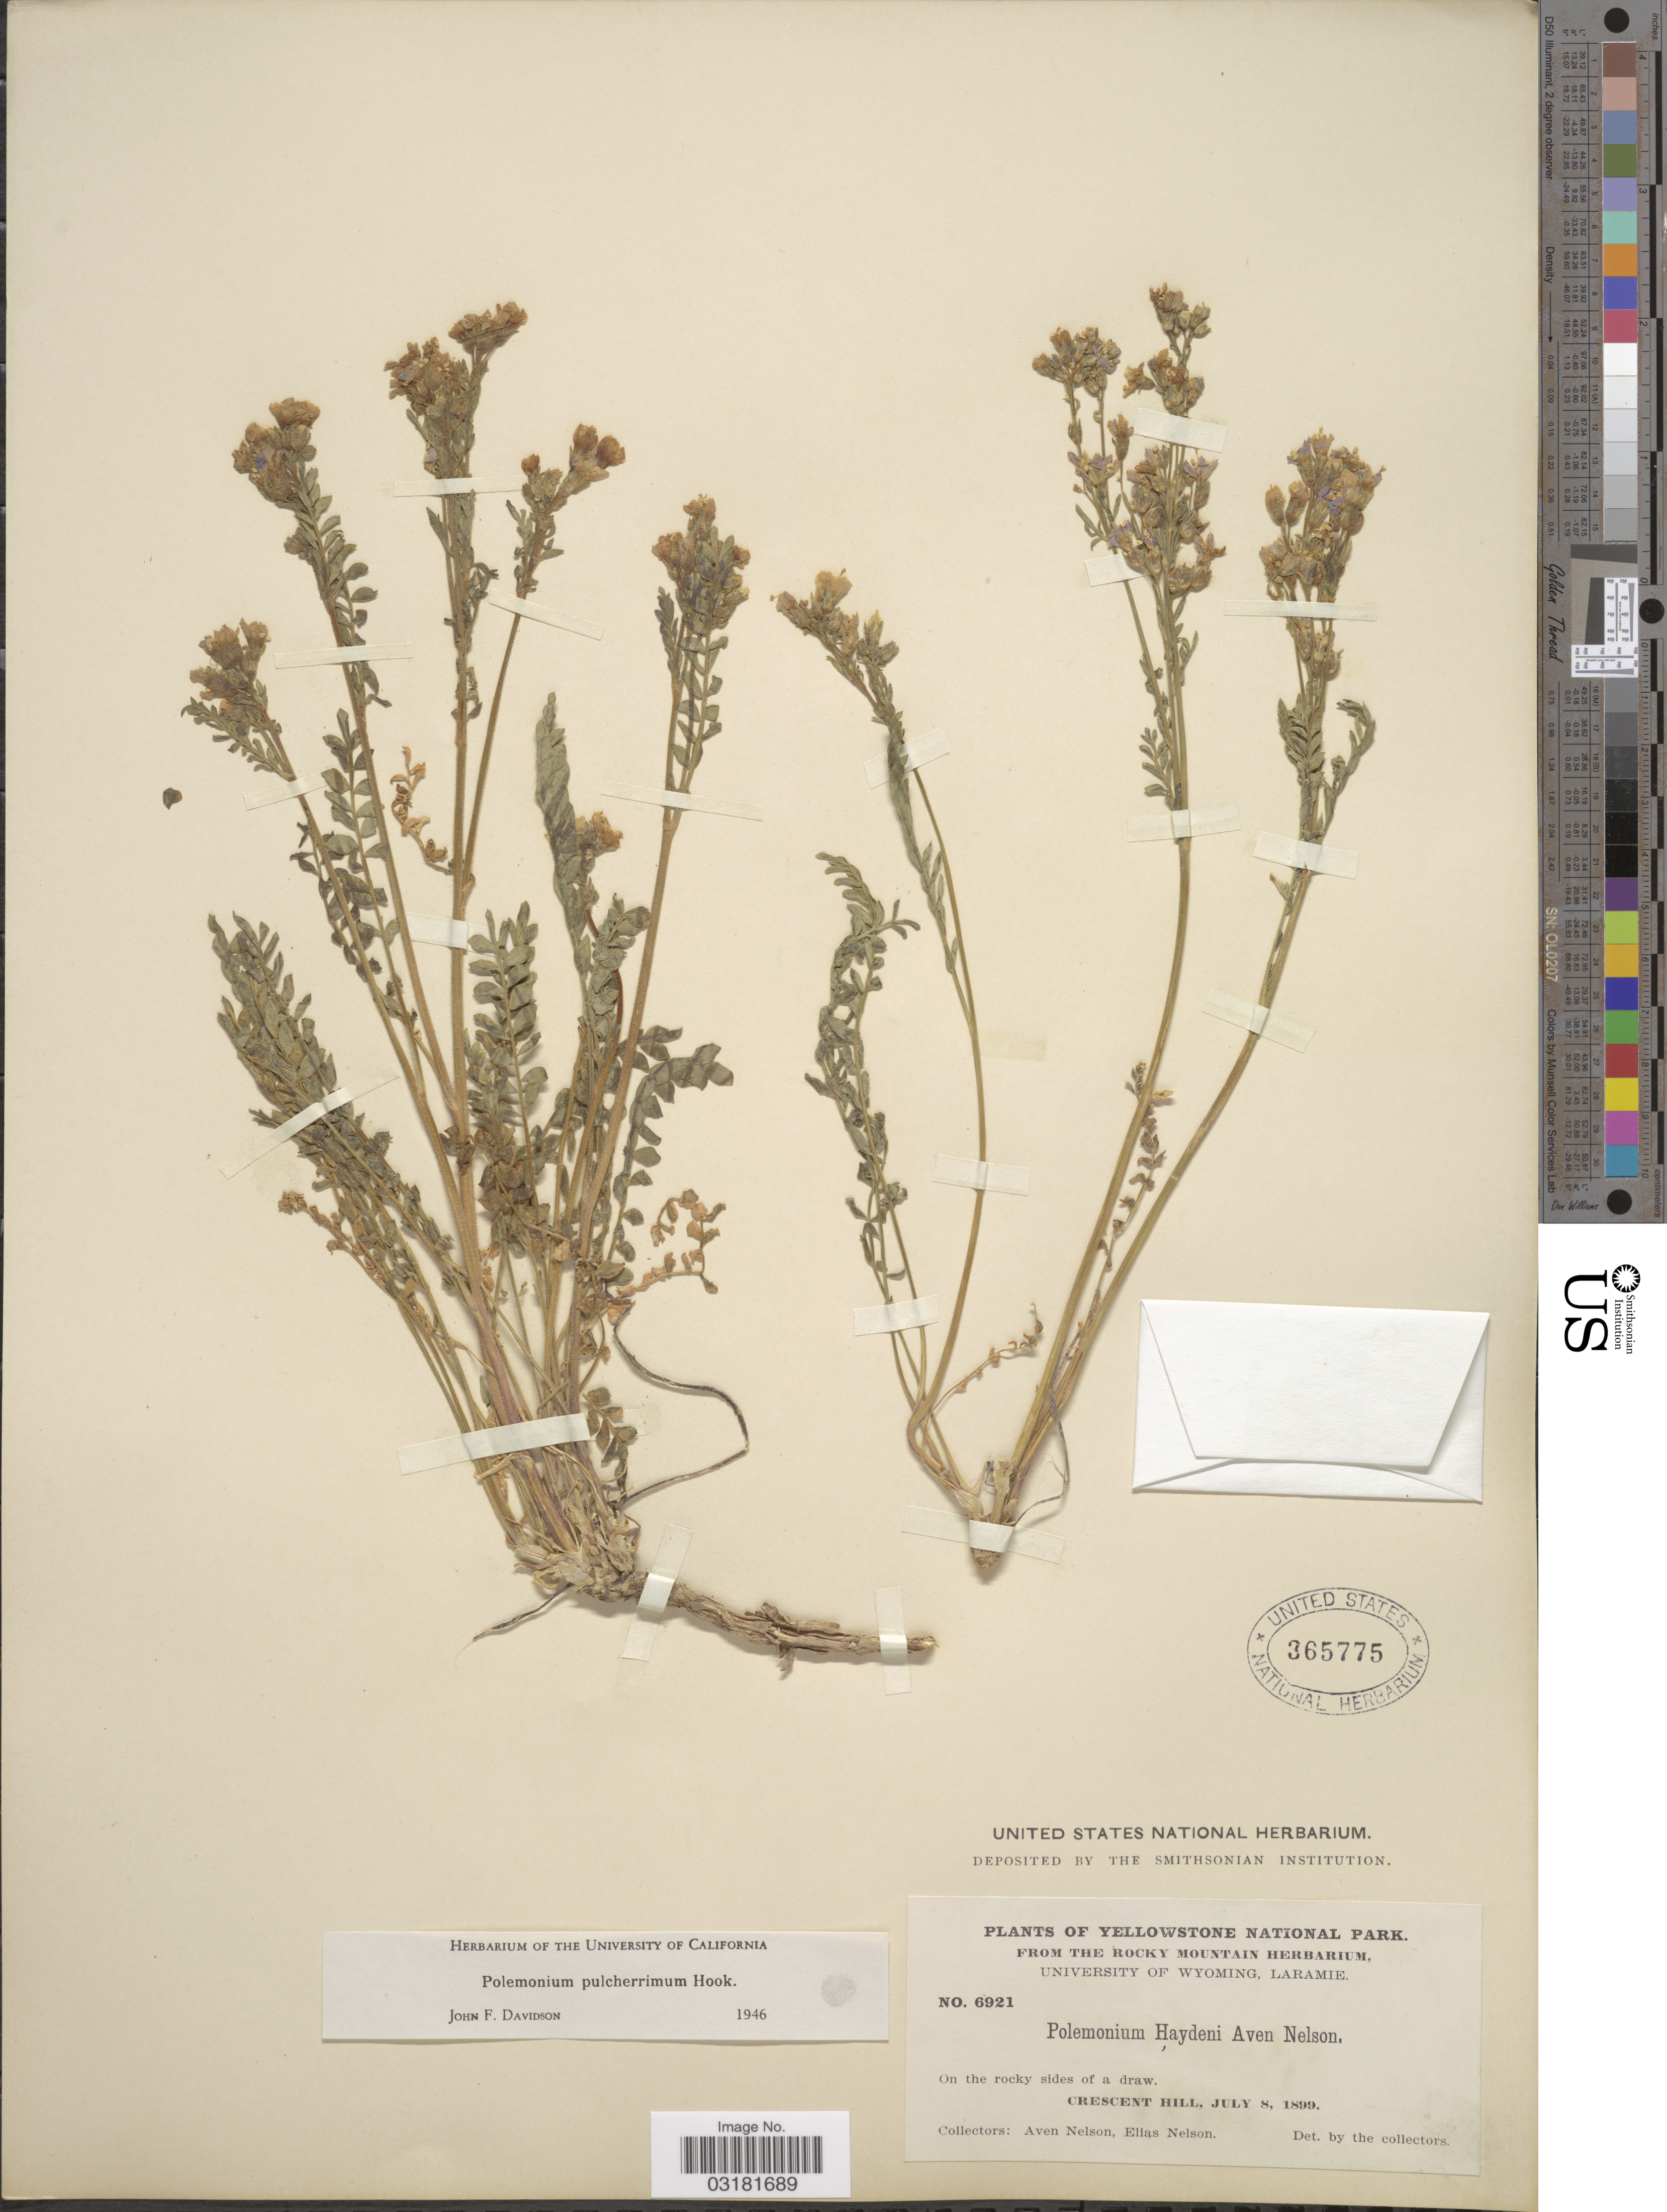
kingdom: Plantae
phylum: Tracheophyta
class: Magnoliopsida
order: Ericales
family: Polemoniaceae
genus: Polemonium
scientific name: Polemonium pulcherrimum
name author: Hook.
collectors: A. Nelson & E. Nelson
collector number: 6921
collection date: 1899-07-08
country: United States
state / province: Wyoming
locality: Yellowstone National Park. Crescent Hill.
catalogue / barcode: US 365775